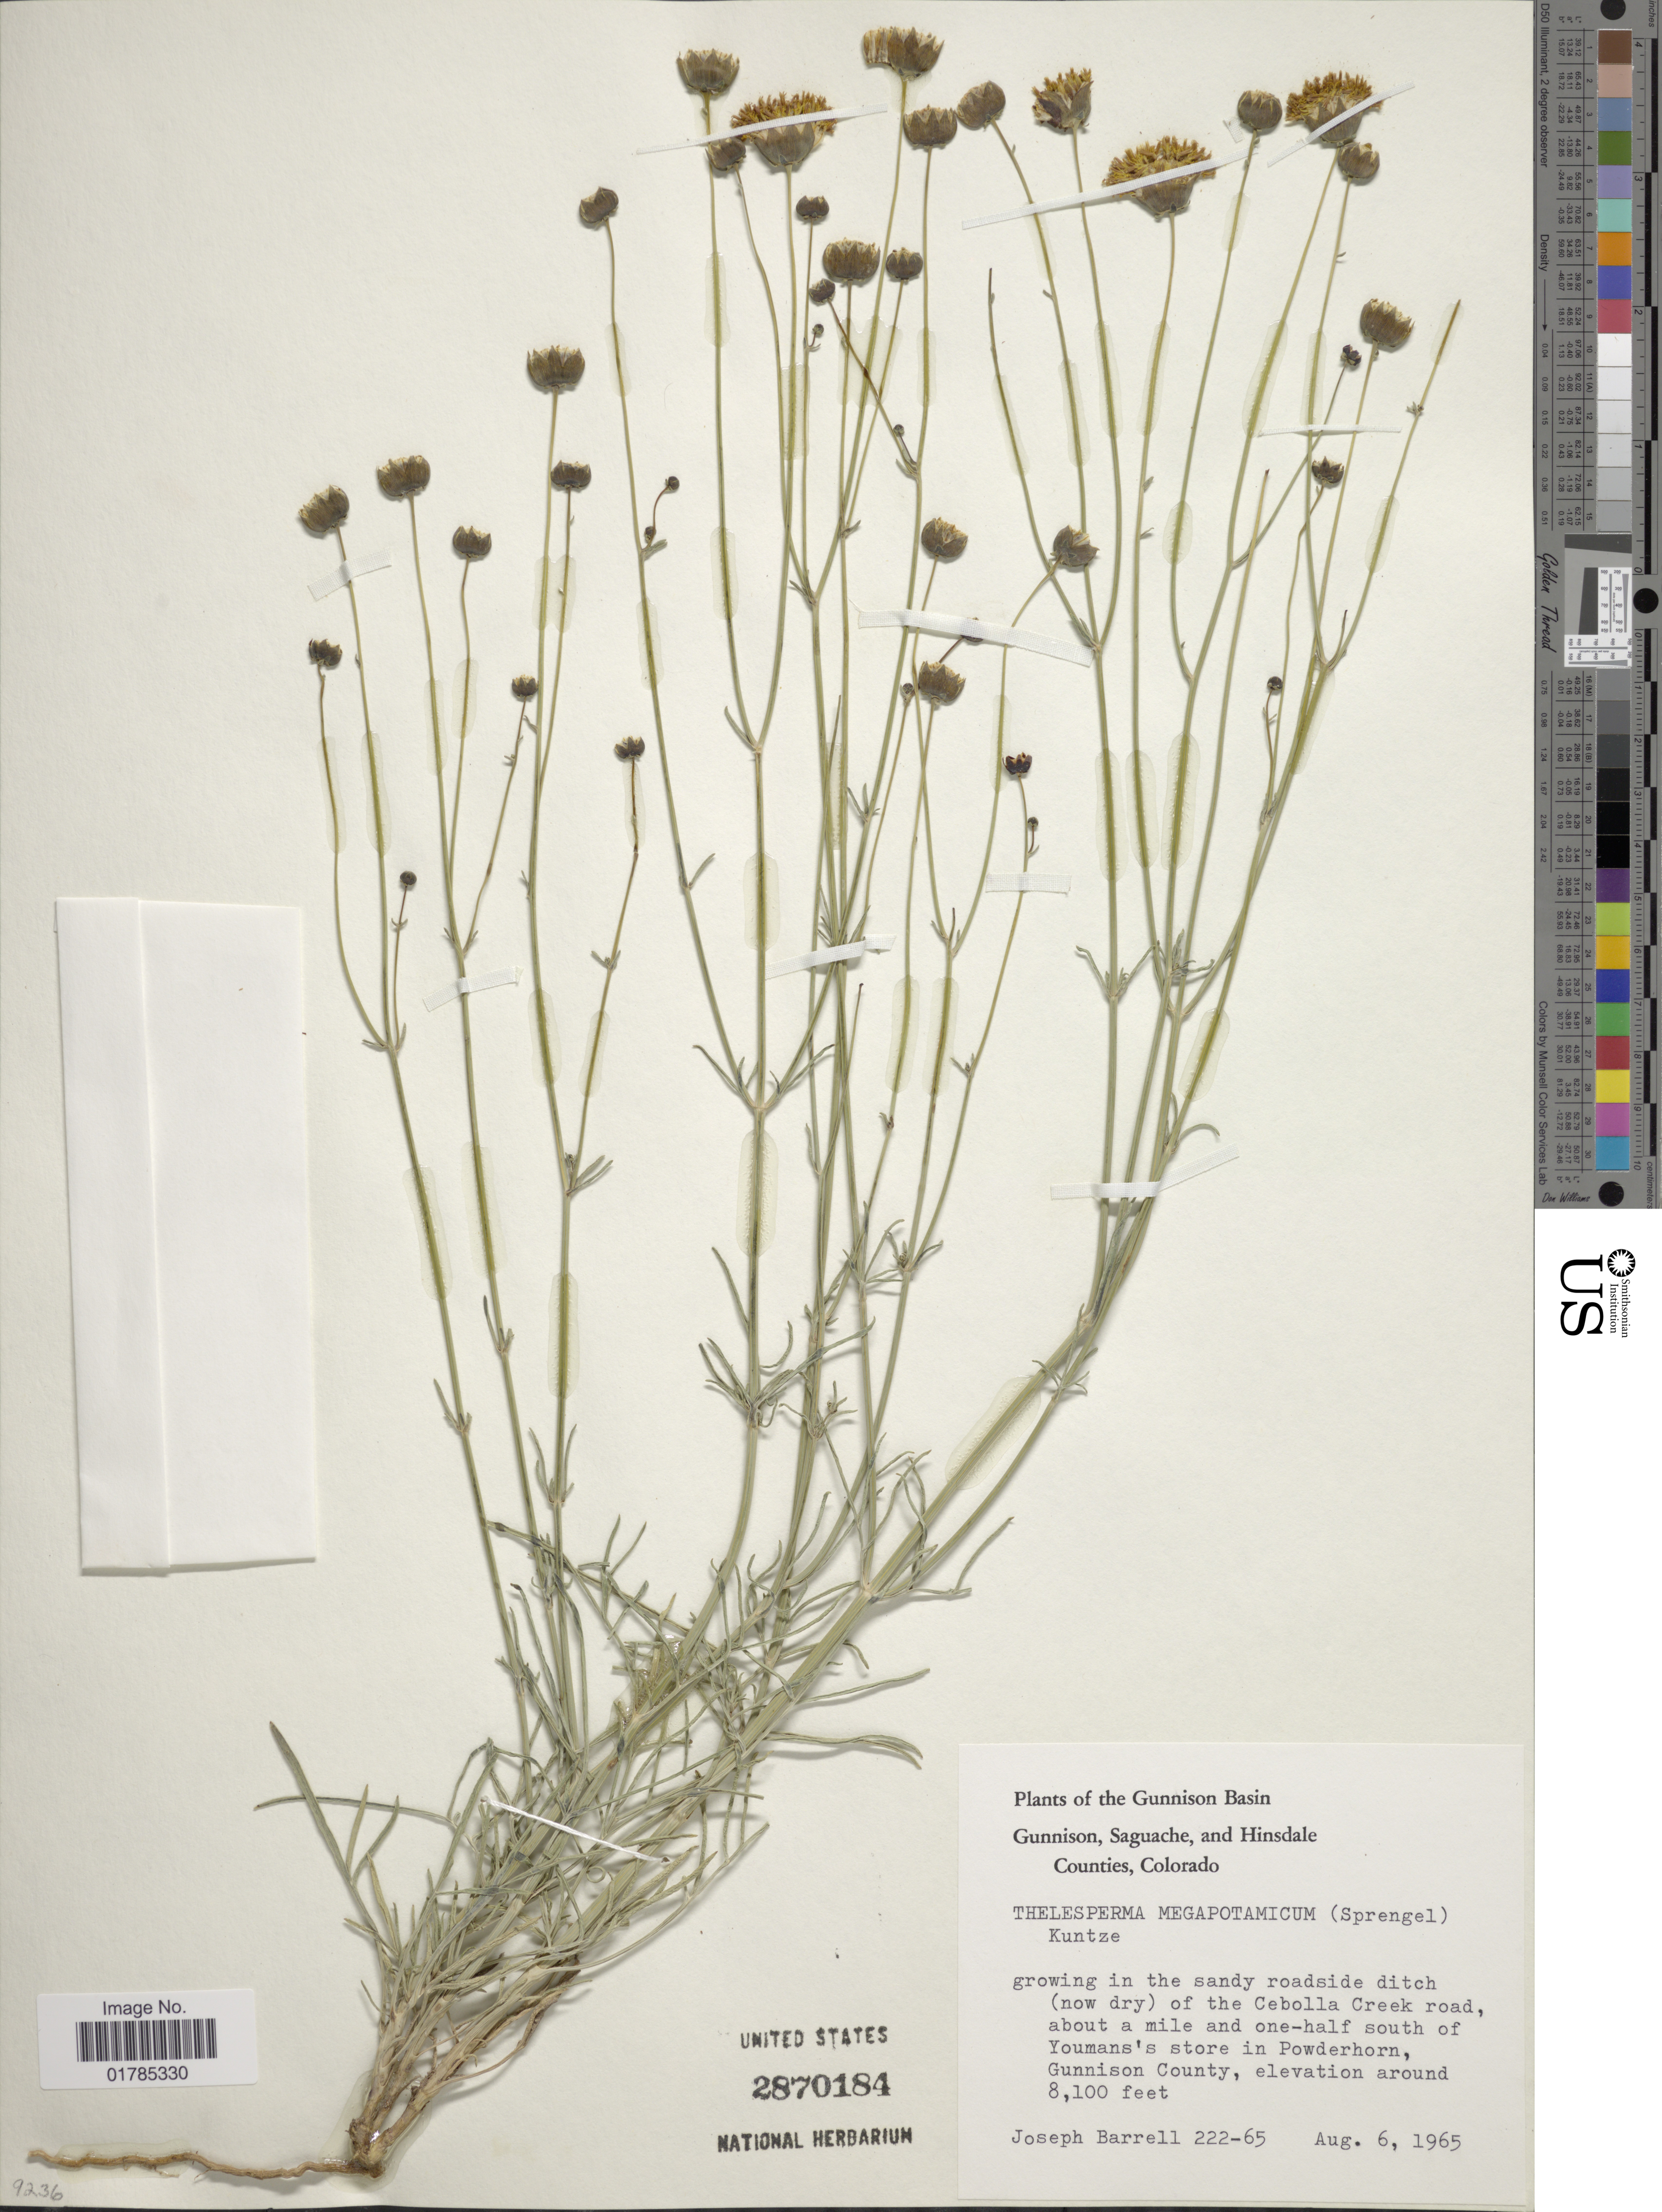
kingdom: Plantae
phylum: Tracheophyta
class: Magnoliopsida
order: Asterales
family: Asteraceae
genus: Thelesperma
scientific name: Thelesperma megapotamicum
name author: (Spreng.) Herter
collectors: J. Barrell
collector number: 222-65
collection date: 1965-08-06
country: United States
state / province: Colorado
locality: Gunnison, Saguache and Hinsdal County. Cebolla Creek road, about 1 mile and one-half south Youman's store in Powderhorn, Gunnison County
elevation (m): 2469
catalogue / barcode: US 2870184